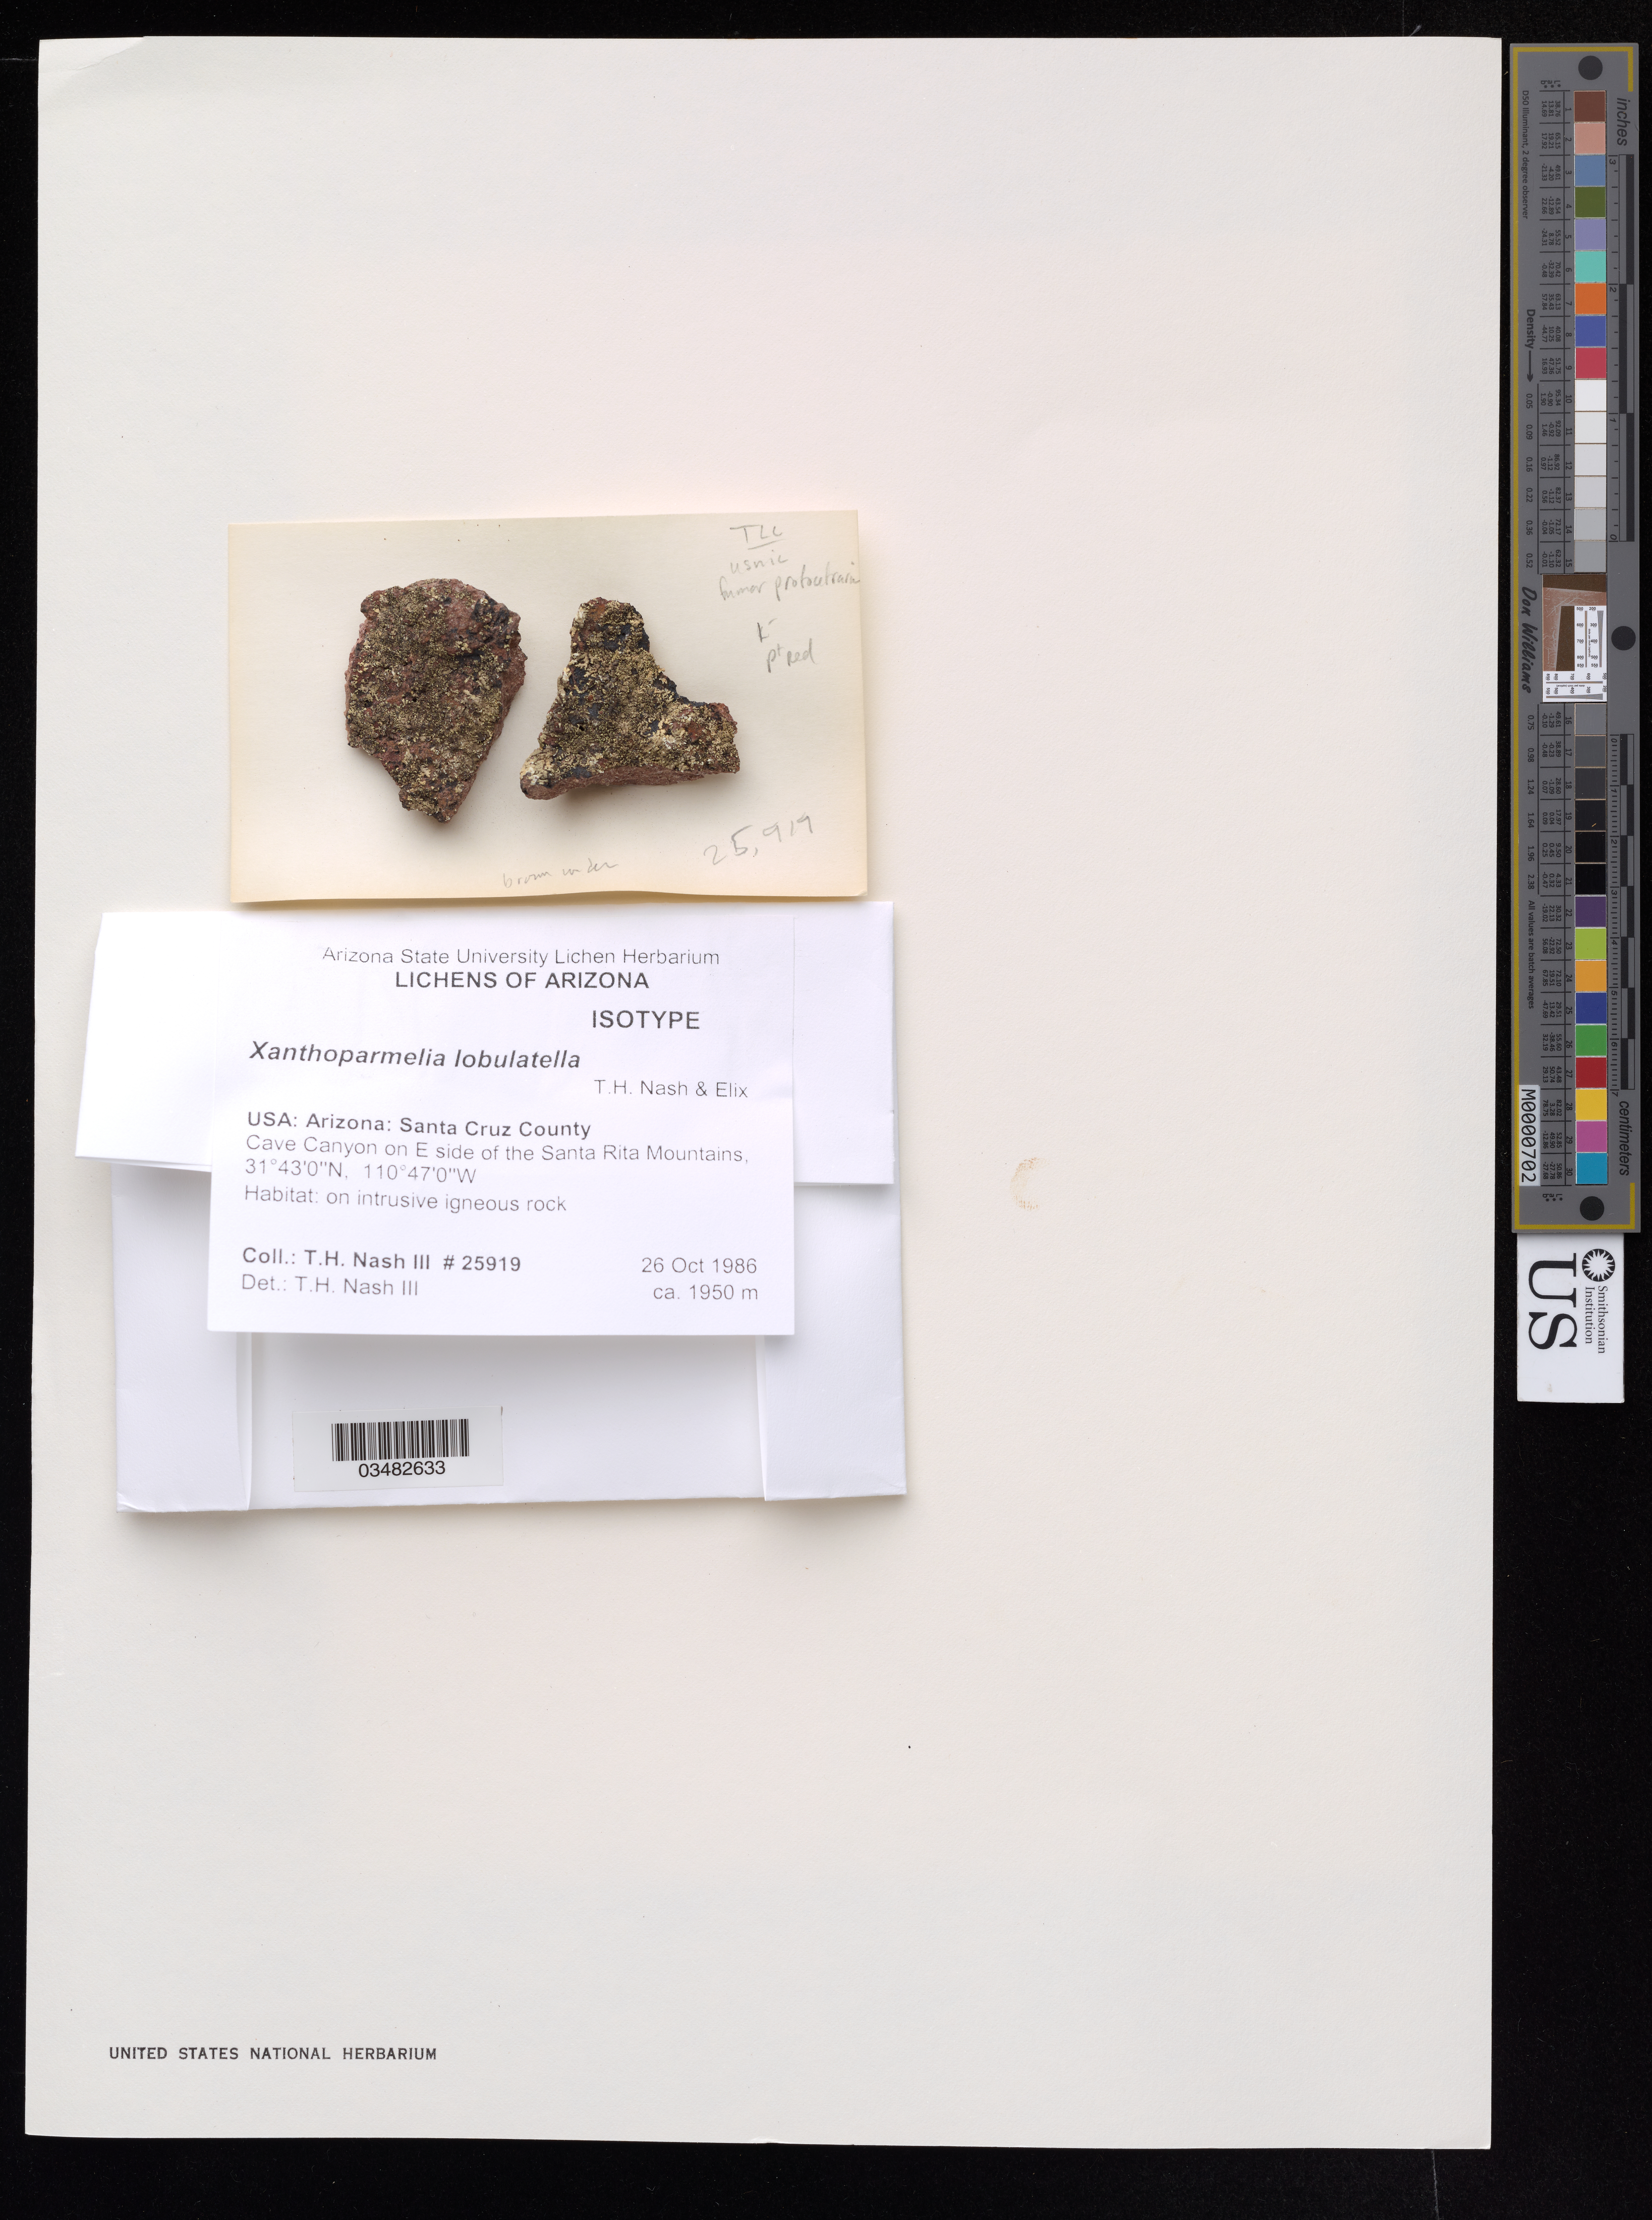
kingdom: Fungi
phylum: Ascomycota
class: Lecanoromycetes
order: Lecanorales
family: Parmeliaceae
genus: Xanthoparmelia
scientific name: Xanthoparmelia lobulatella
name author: T.H. Nash & Elix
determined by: Nash, T. H., III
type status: Isotype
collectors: T. H. Nash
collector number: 25919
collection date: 1986-10-26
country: United States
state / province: Arizona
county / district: Santa Cruz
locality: Cave Canyon on E side of the Santa Rita Mountains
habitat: on intrusive igneous rock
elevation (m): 1950